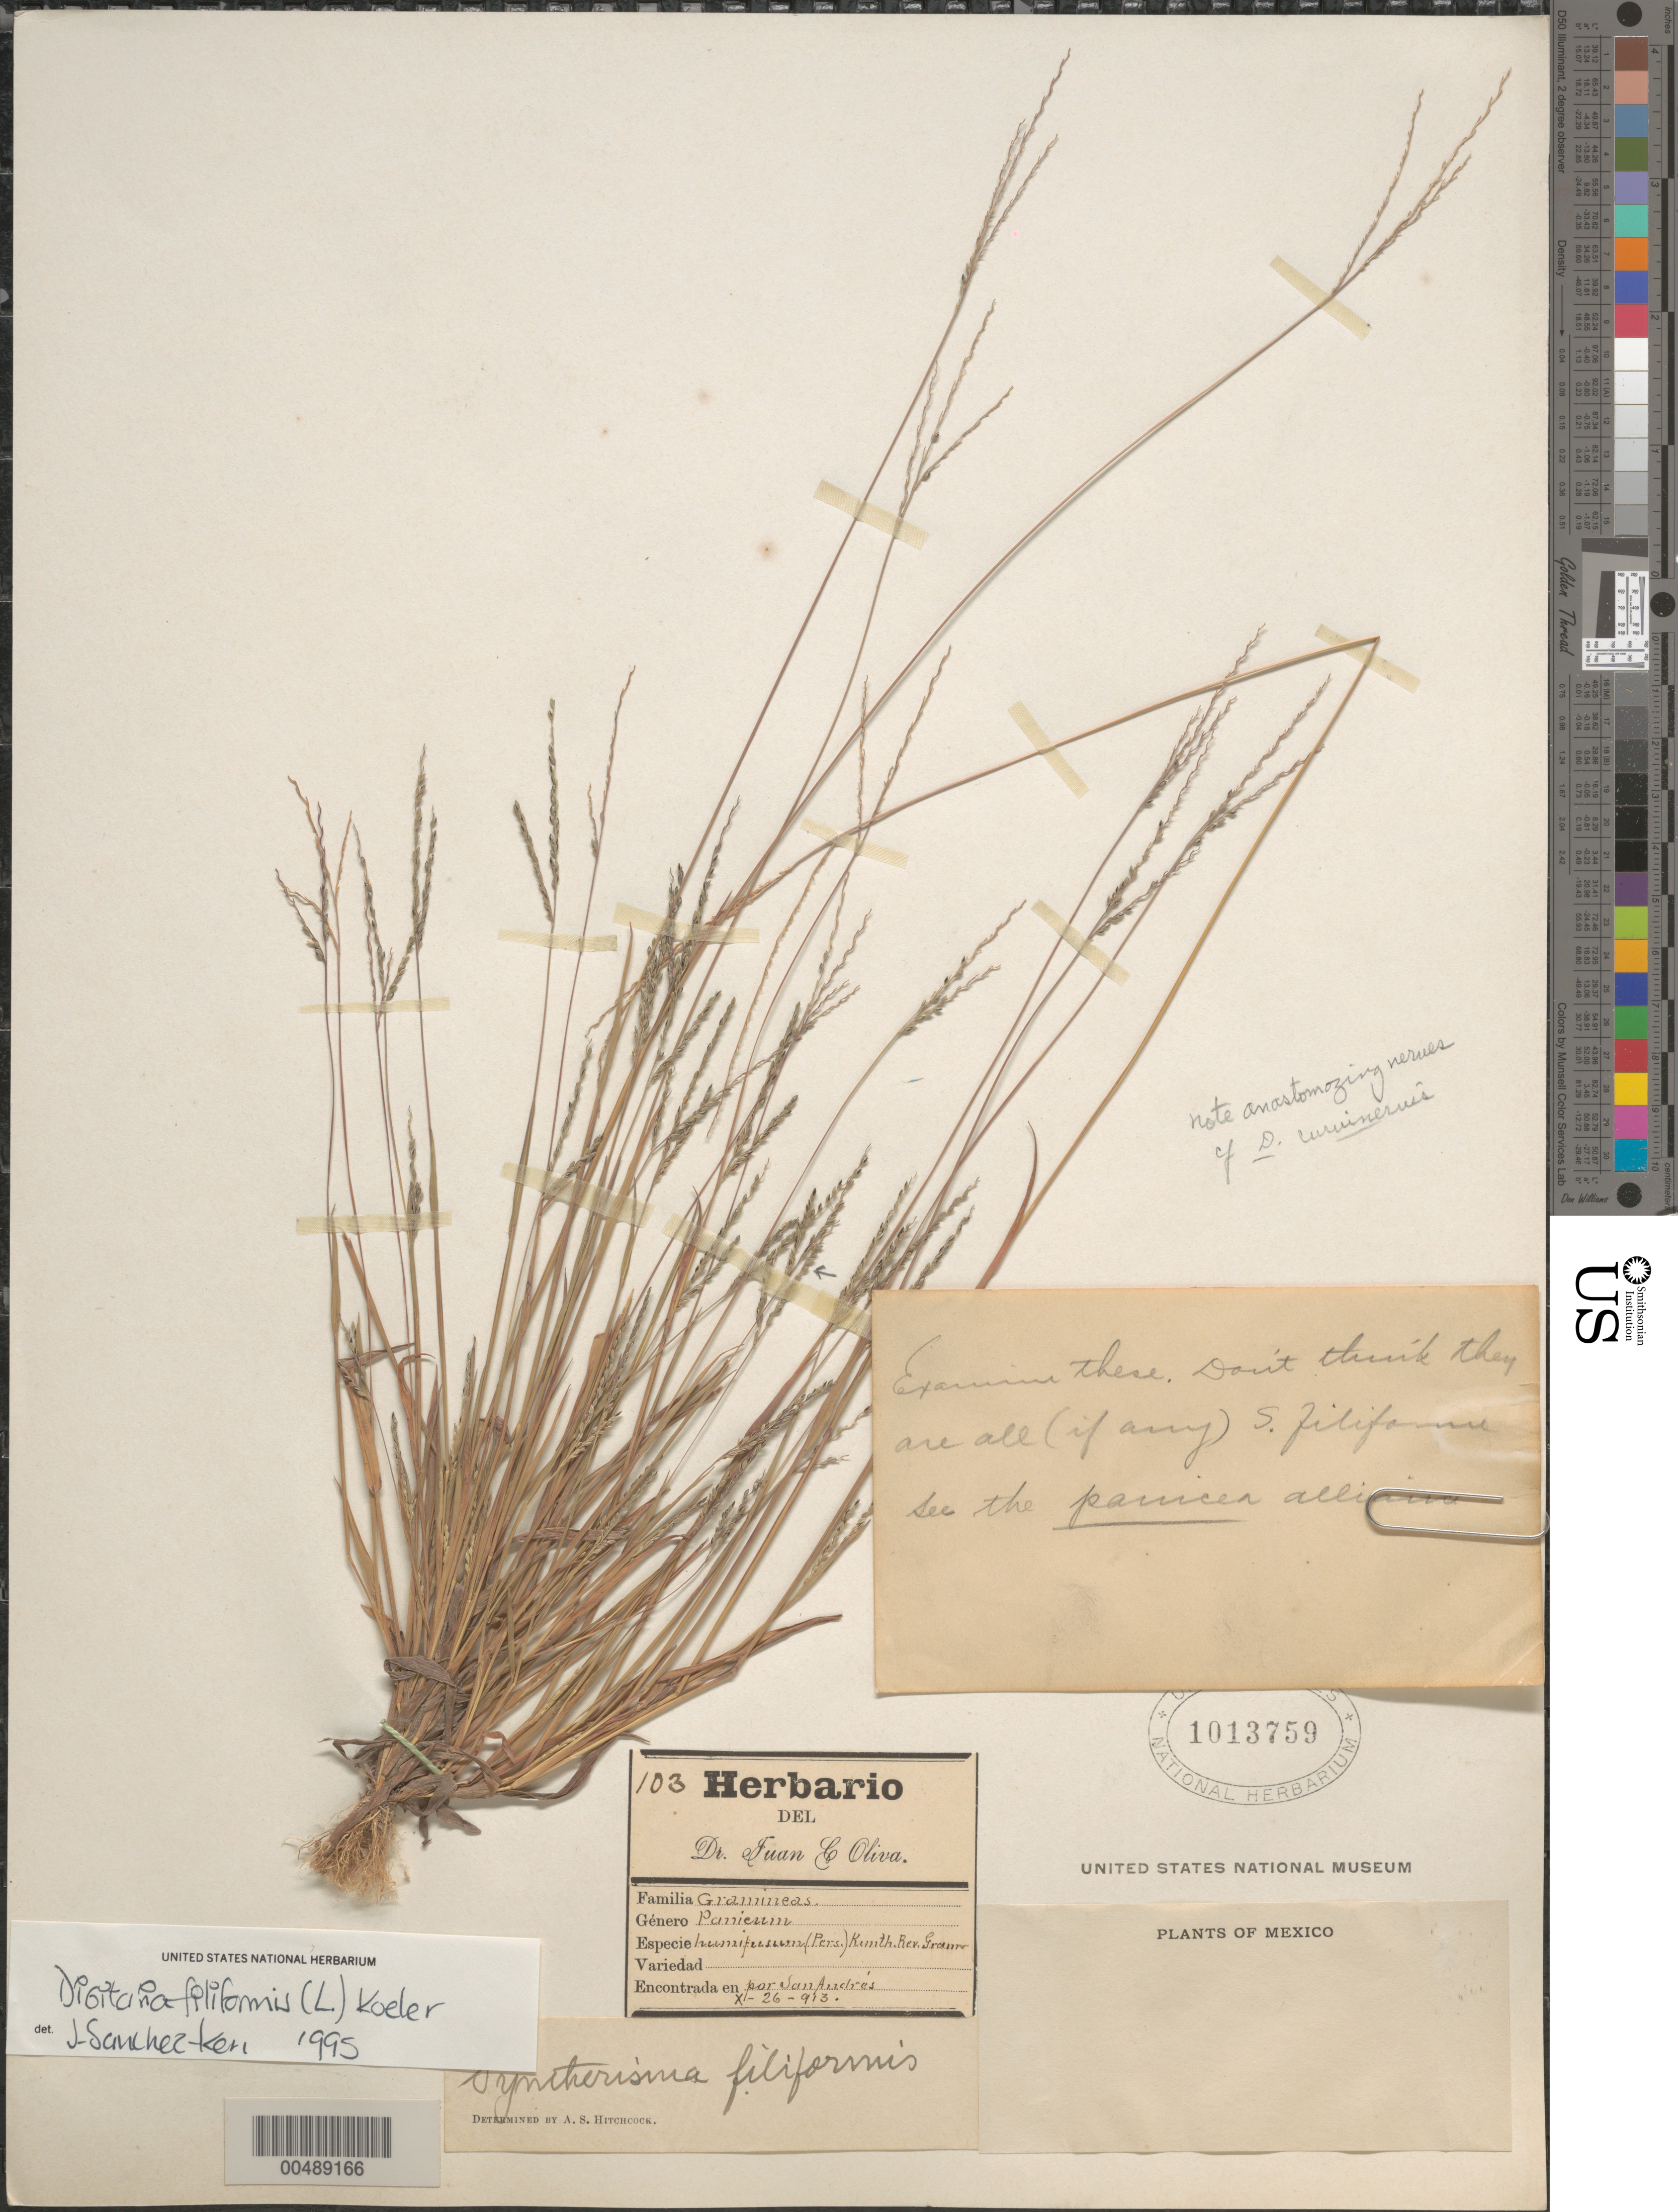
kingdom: Plantae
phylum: Tracheophyta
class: Liliopsida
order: Poales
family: Poaceae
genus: Digitaria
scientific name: Digitaria filiformis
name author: (L.) Koeler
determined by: Sánchez-Ken, J. G.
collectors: J. C. Oliva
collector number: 103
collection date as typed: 26 Oct 1913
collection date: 1913-10-26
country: Mexico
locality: Por San Andrés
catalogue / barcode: US 1013759